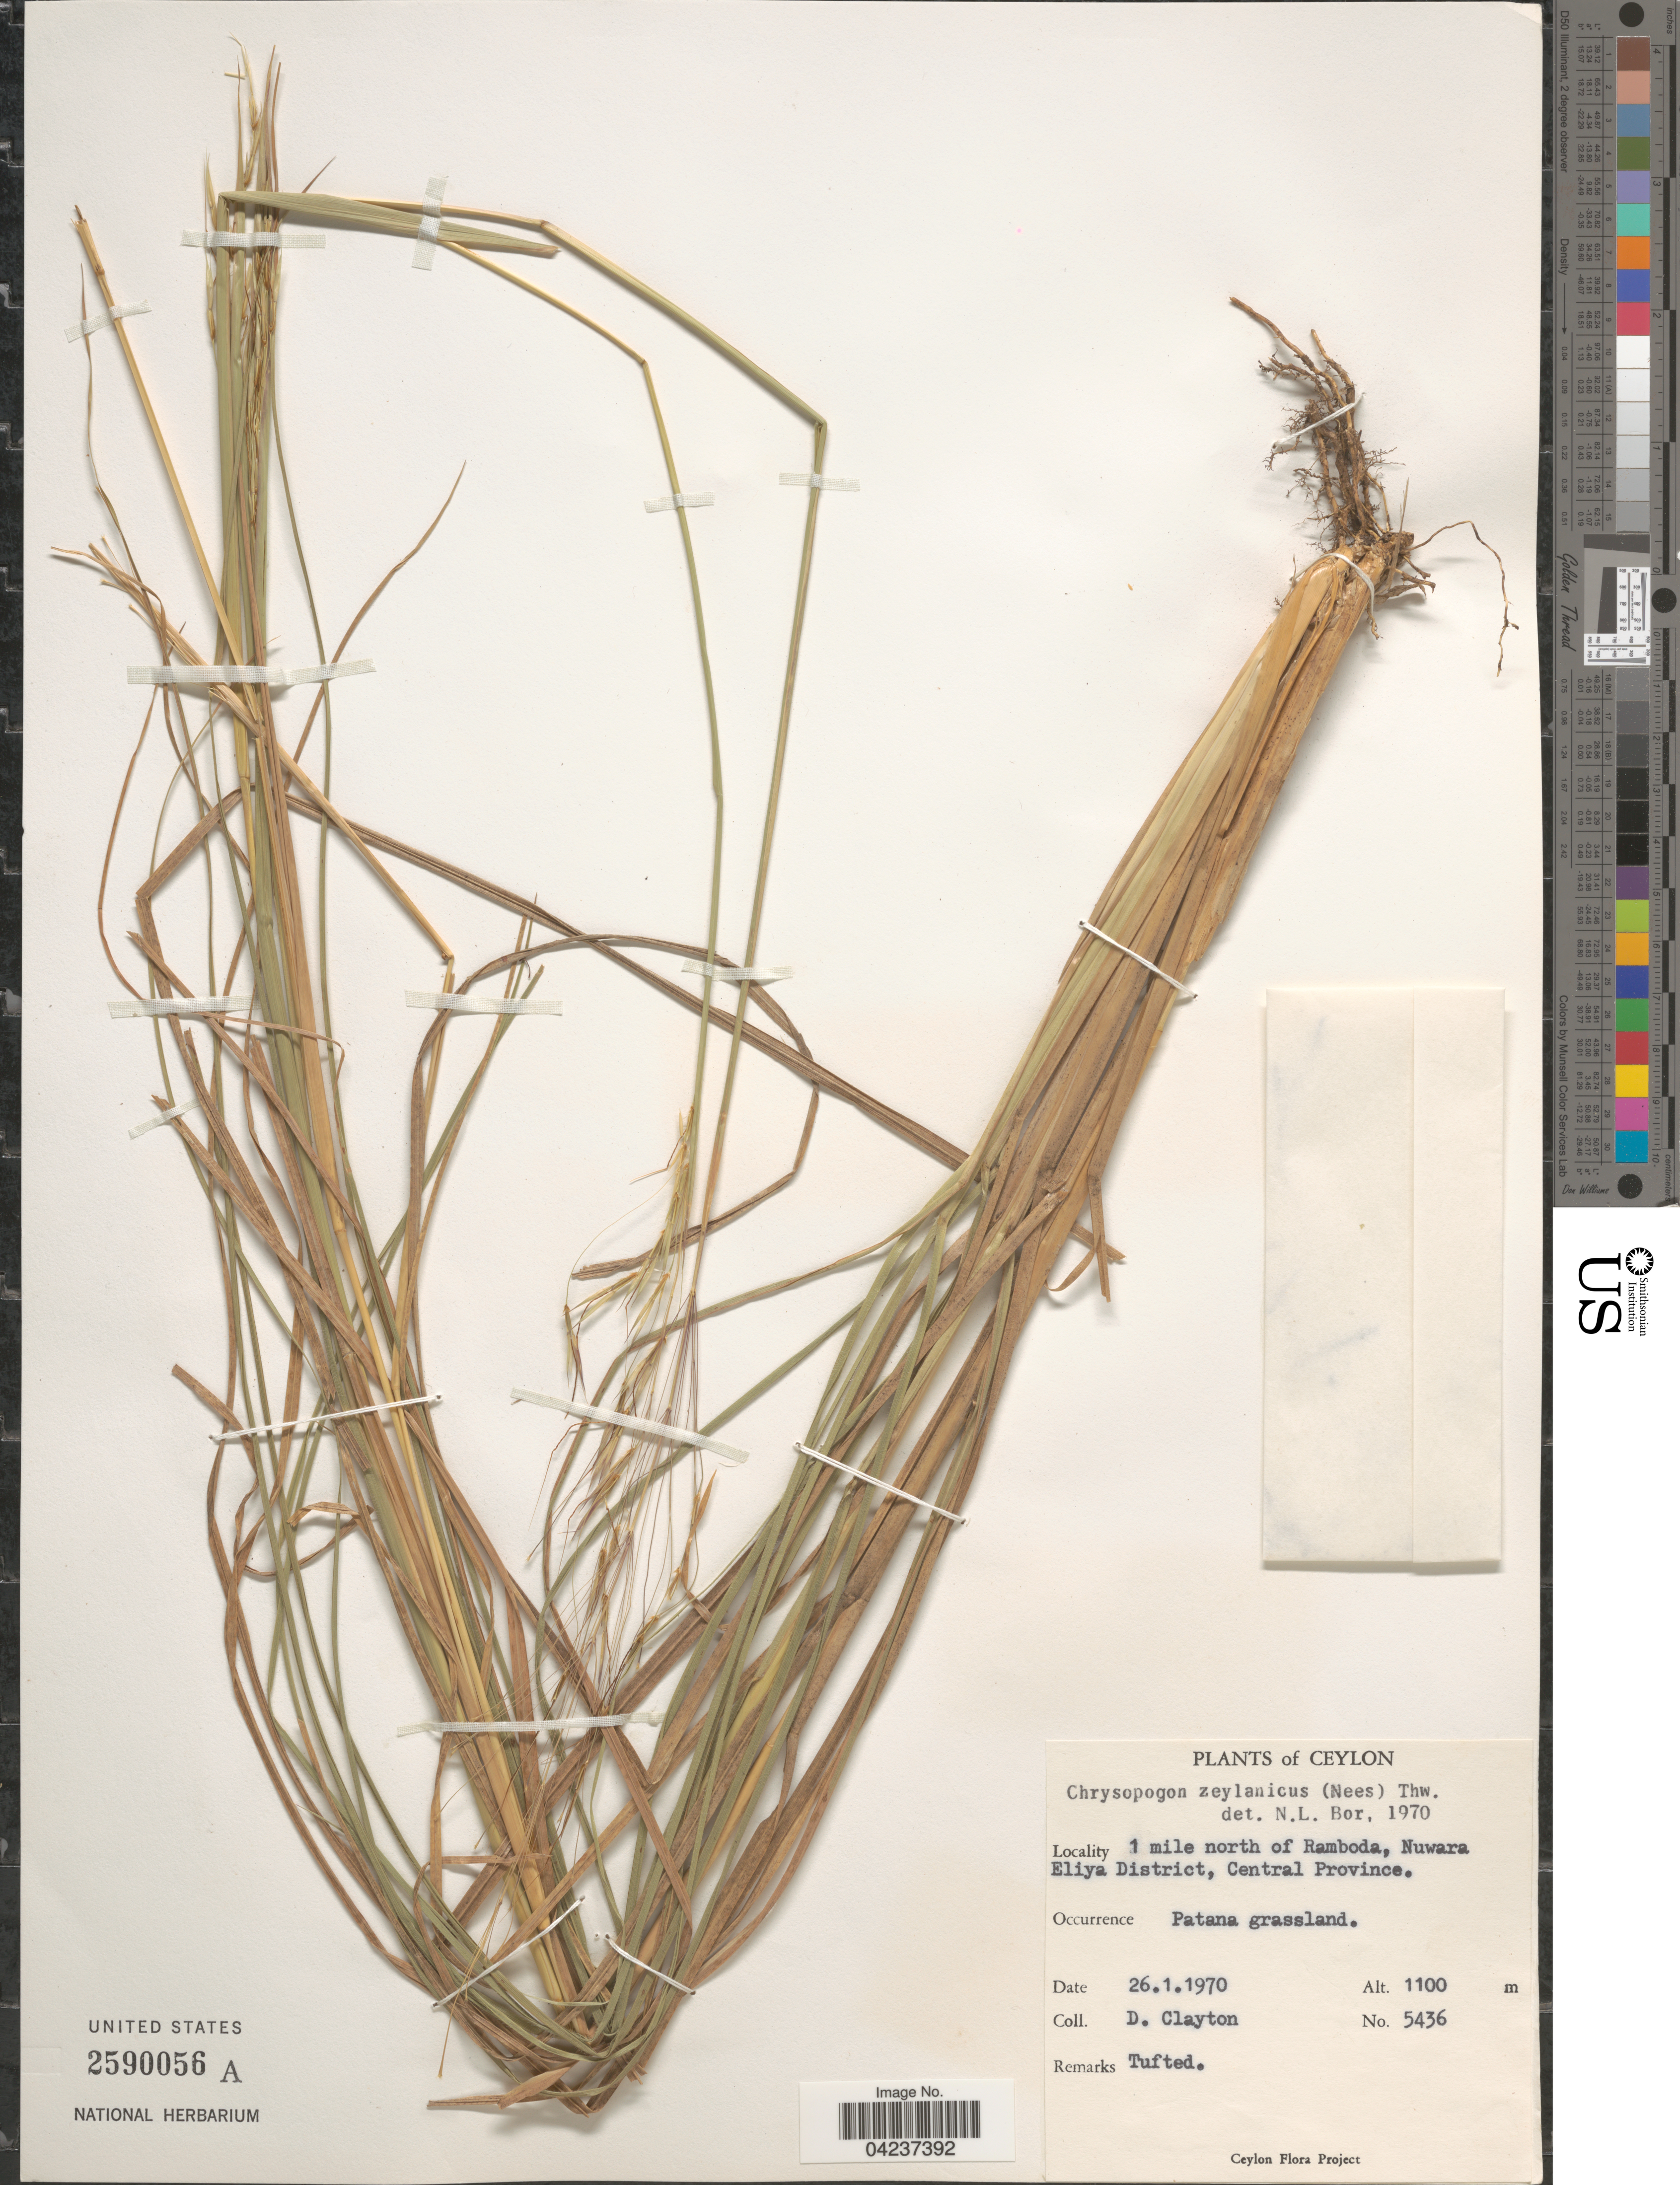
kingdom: Plantae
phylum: Tracheophyta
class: Liliopsida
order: Poales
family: Poaceae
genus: Chrysopogon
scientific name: Chrysopogon nodulibarbis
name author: (Hochst. ex Steud.) Henr.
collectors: D. Clayton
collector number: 5436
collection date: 1970-01-26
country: Sri Lanka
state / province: Central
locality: Ceylon. 1 mile north of Ramboda, Nuwara Eliya District.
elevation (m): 1100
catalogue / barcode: US 2590056A